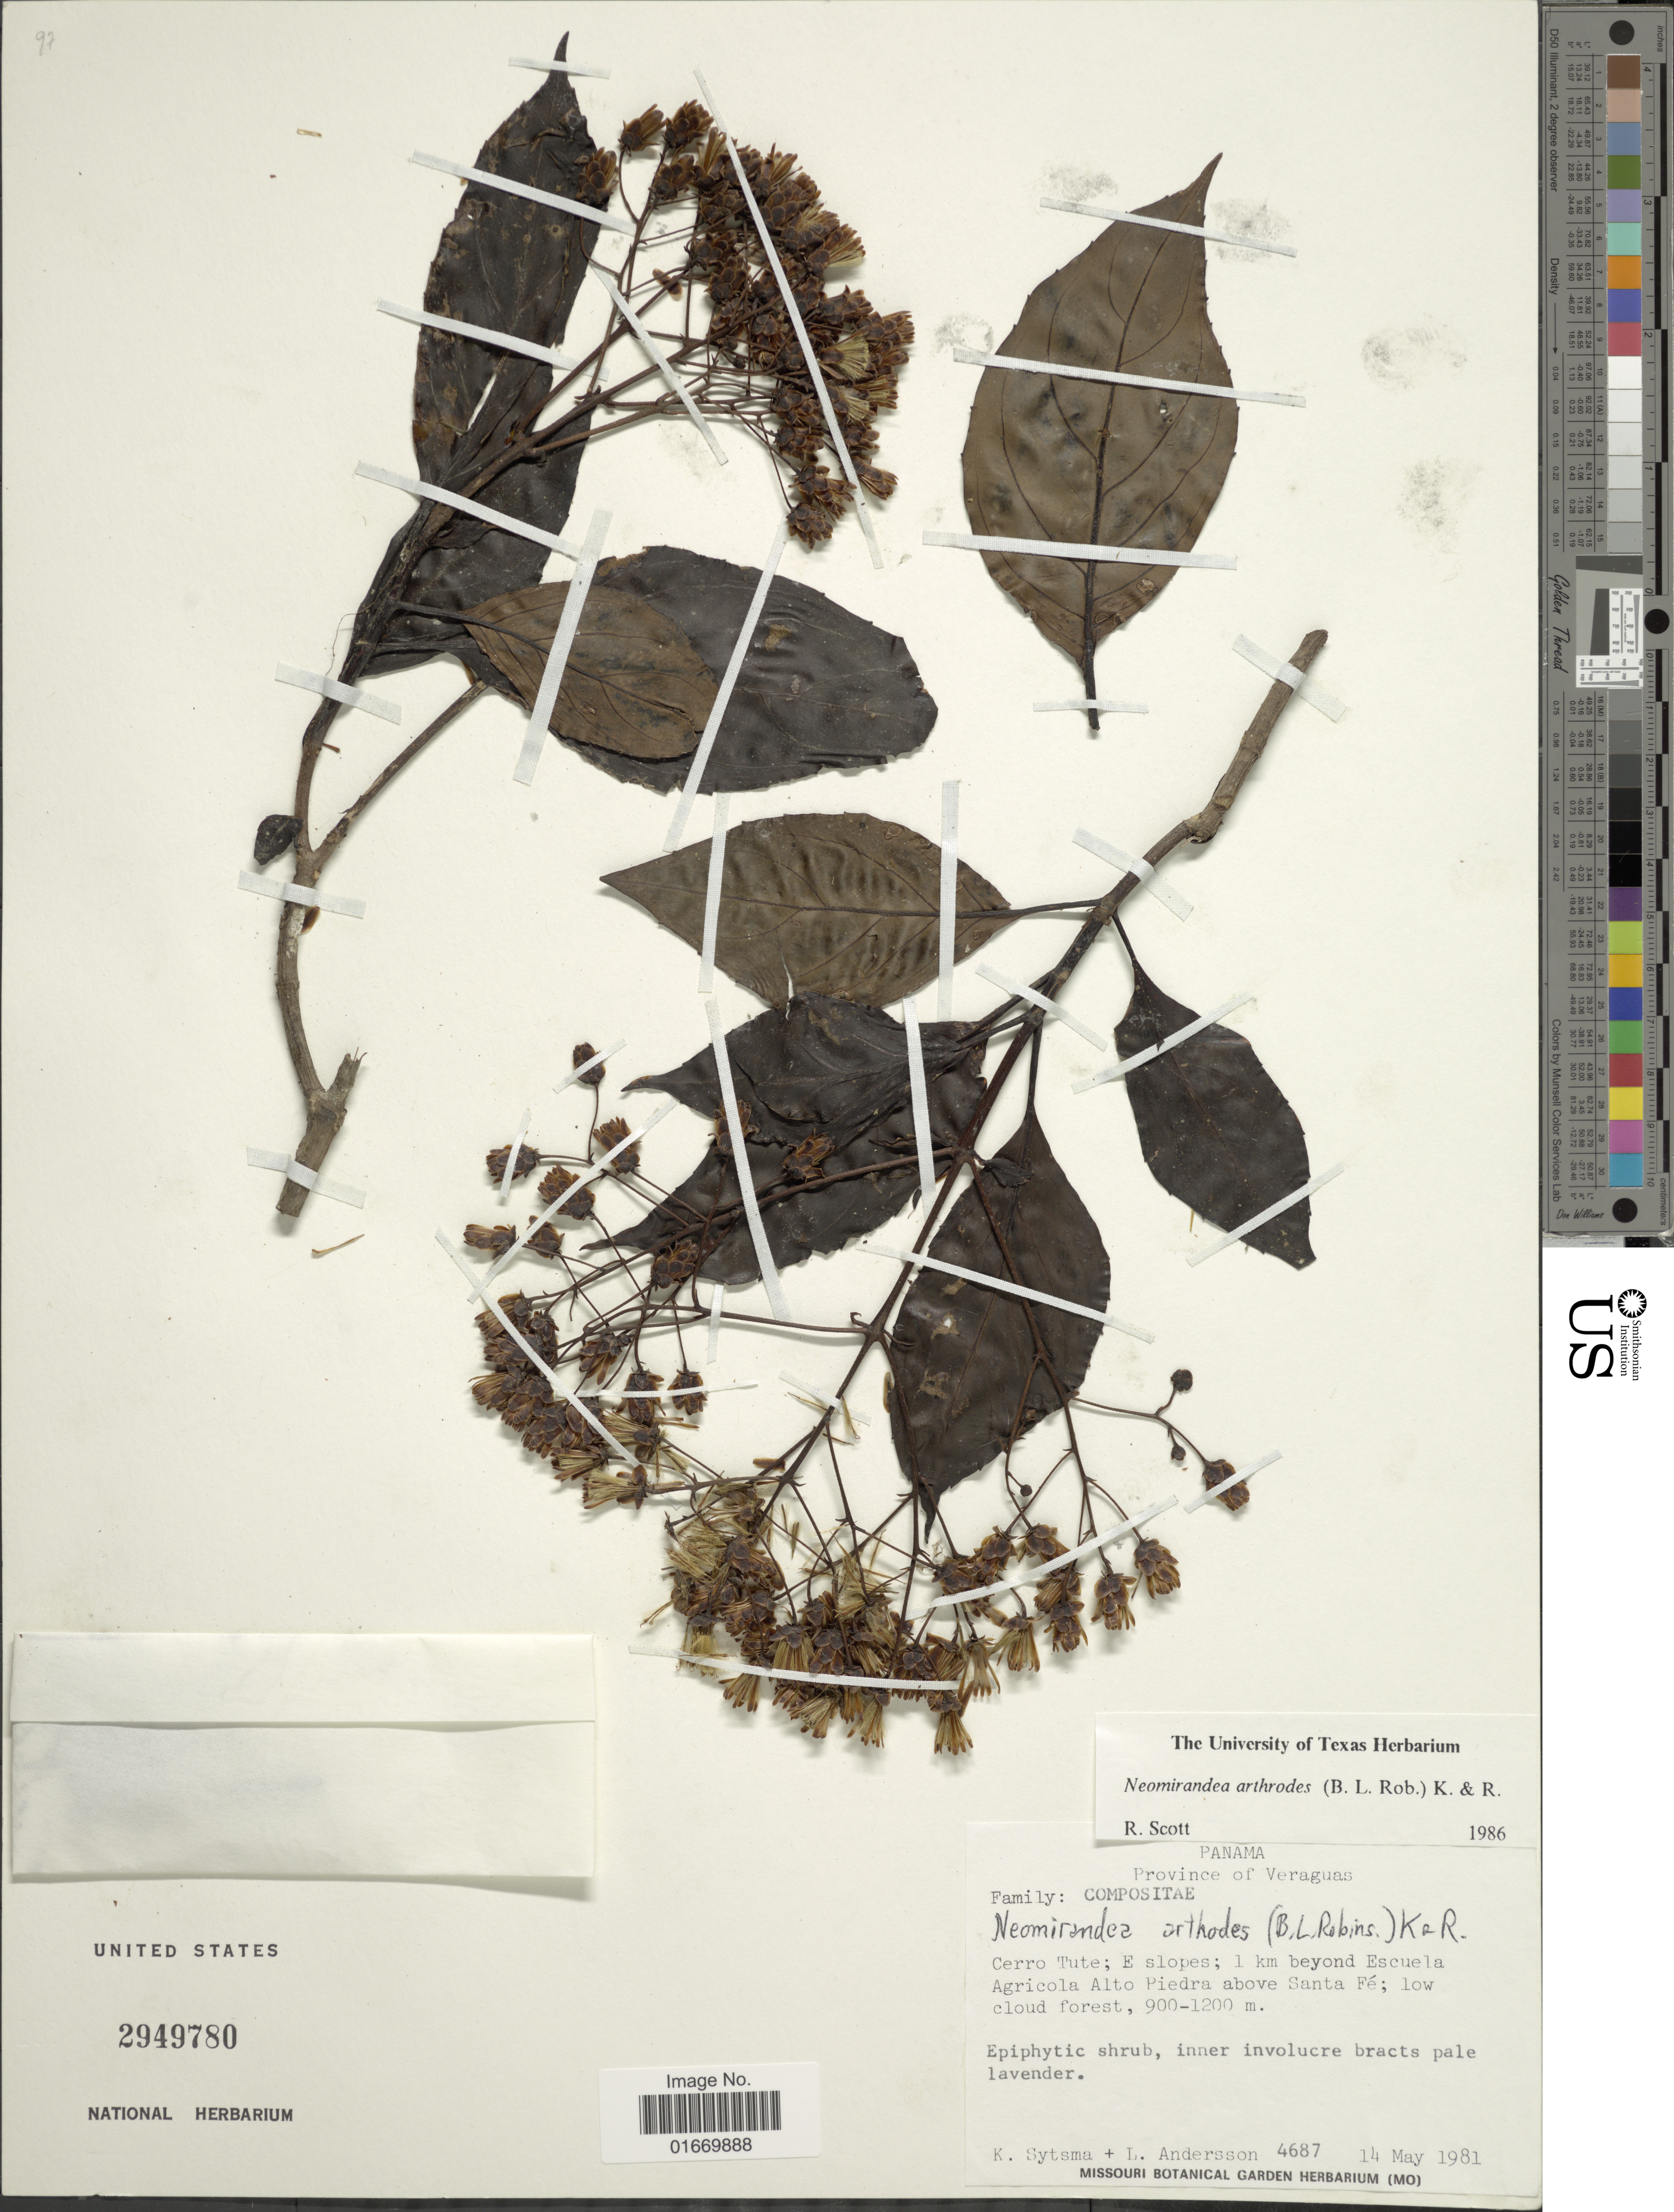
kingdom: Plantae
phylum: Tracheophyta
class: Magnoliopsida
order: Asterales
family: Asteraceae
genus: Neomirandea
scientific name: Neomirandea arthodes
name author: (B.L. Rob.) R.M. King & H. Rob.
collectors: K. J. Sytsma & L. Andersson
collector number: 4687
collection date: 1981-05-14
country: Panama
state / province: Veraguas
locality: Cerro Tute, E slopes, 1 km beyond Escuela Agricola Alto Piedra above Santa Fe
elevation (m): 900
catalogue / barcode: US 2949780